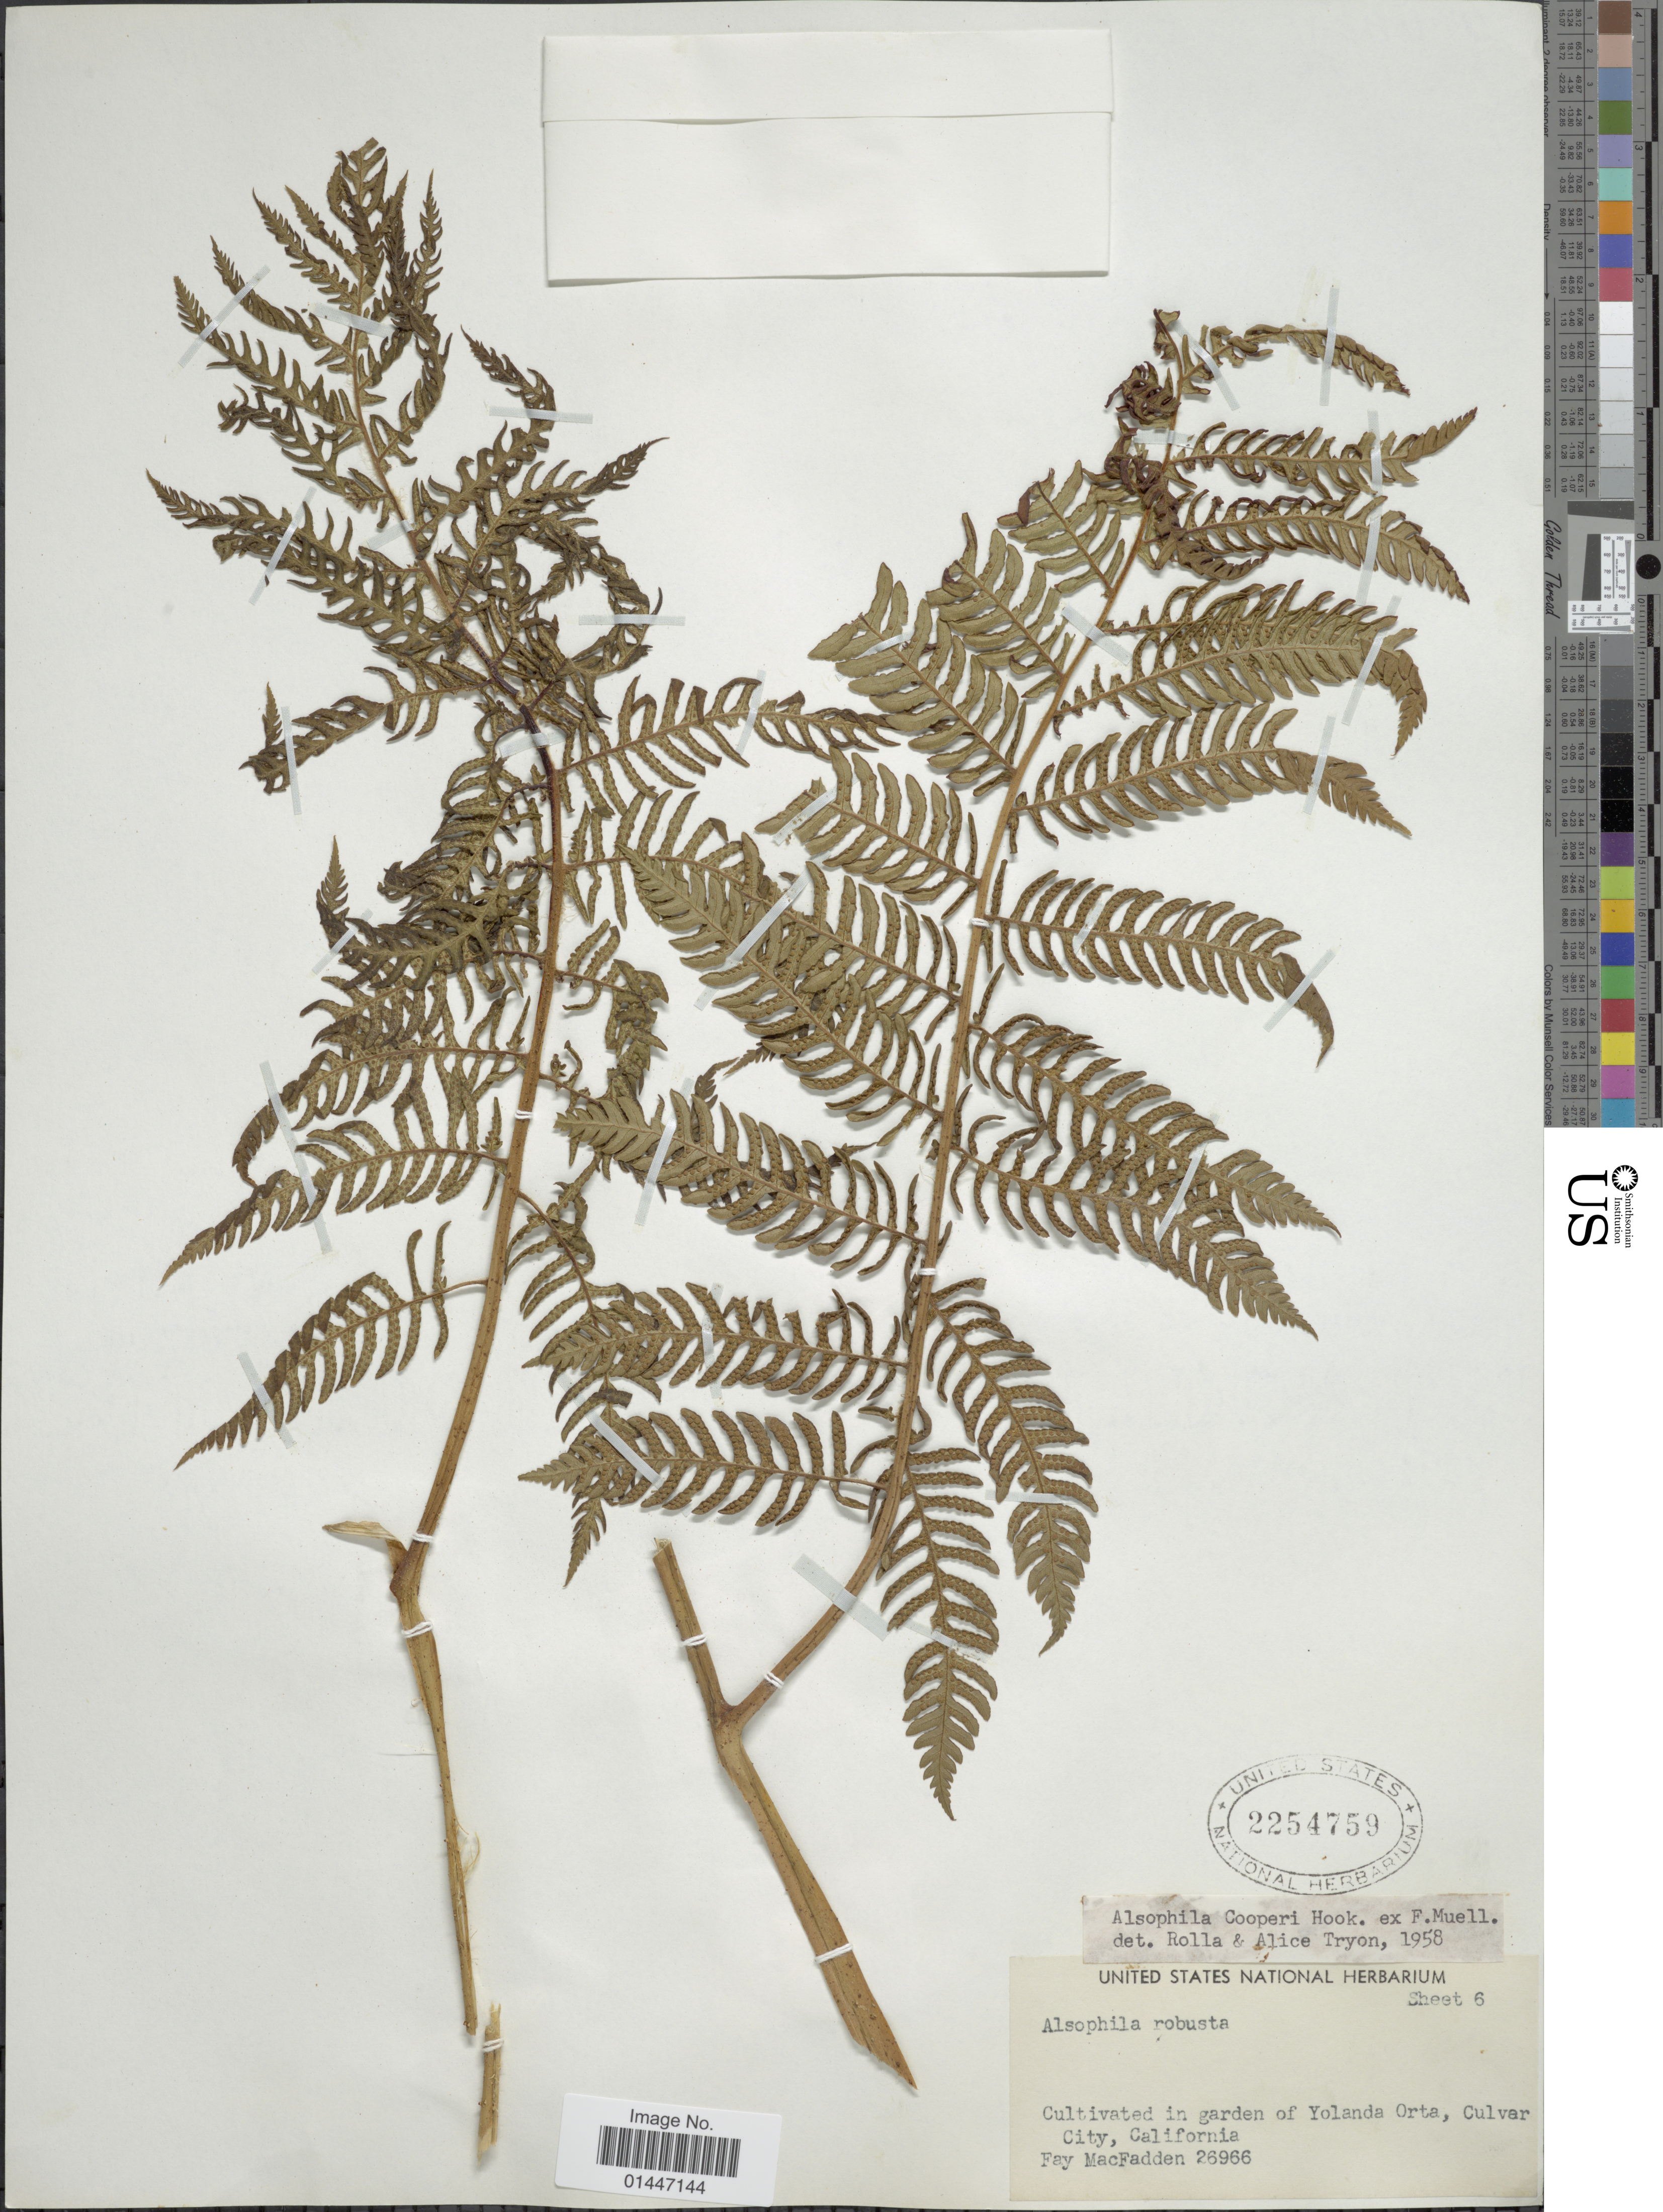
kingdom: Plantae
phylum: Tracheophyta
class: Polypodiopsida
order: Cyatheales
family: Cyatheaceae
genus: Sphaeropteris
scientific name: Sphaeropteris cooperi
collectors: F. MacFadden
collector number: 26966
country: United States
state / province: California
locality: In garden of Yolanda Orta, Culver City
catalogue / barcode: US 2254759